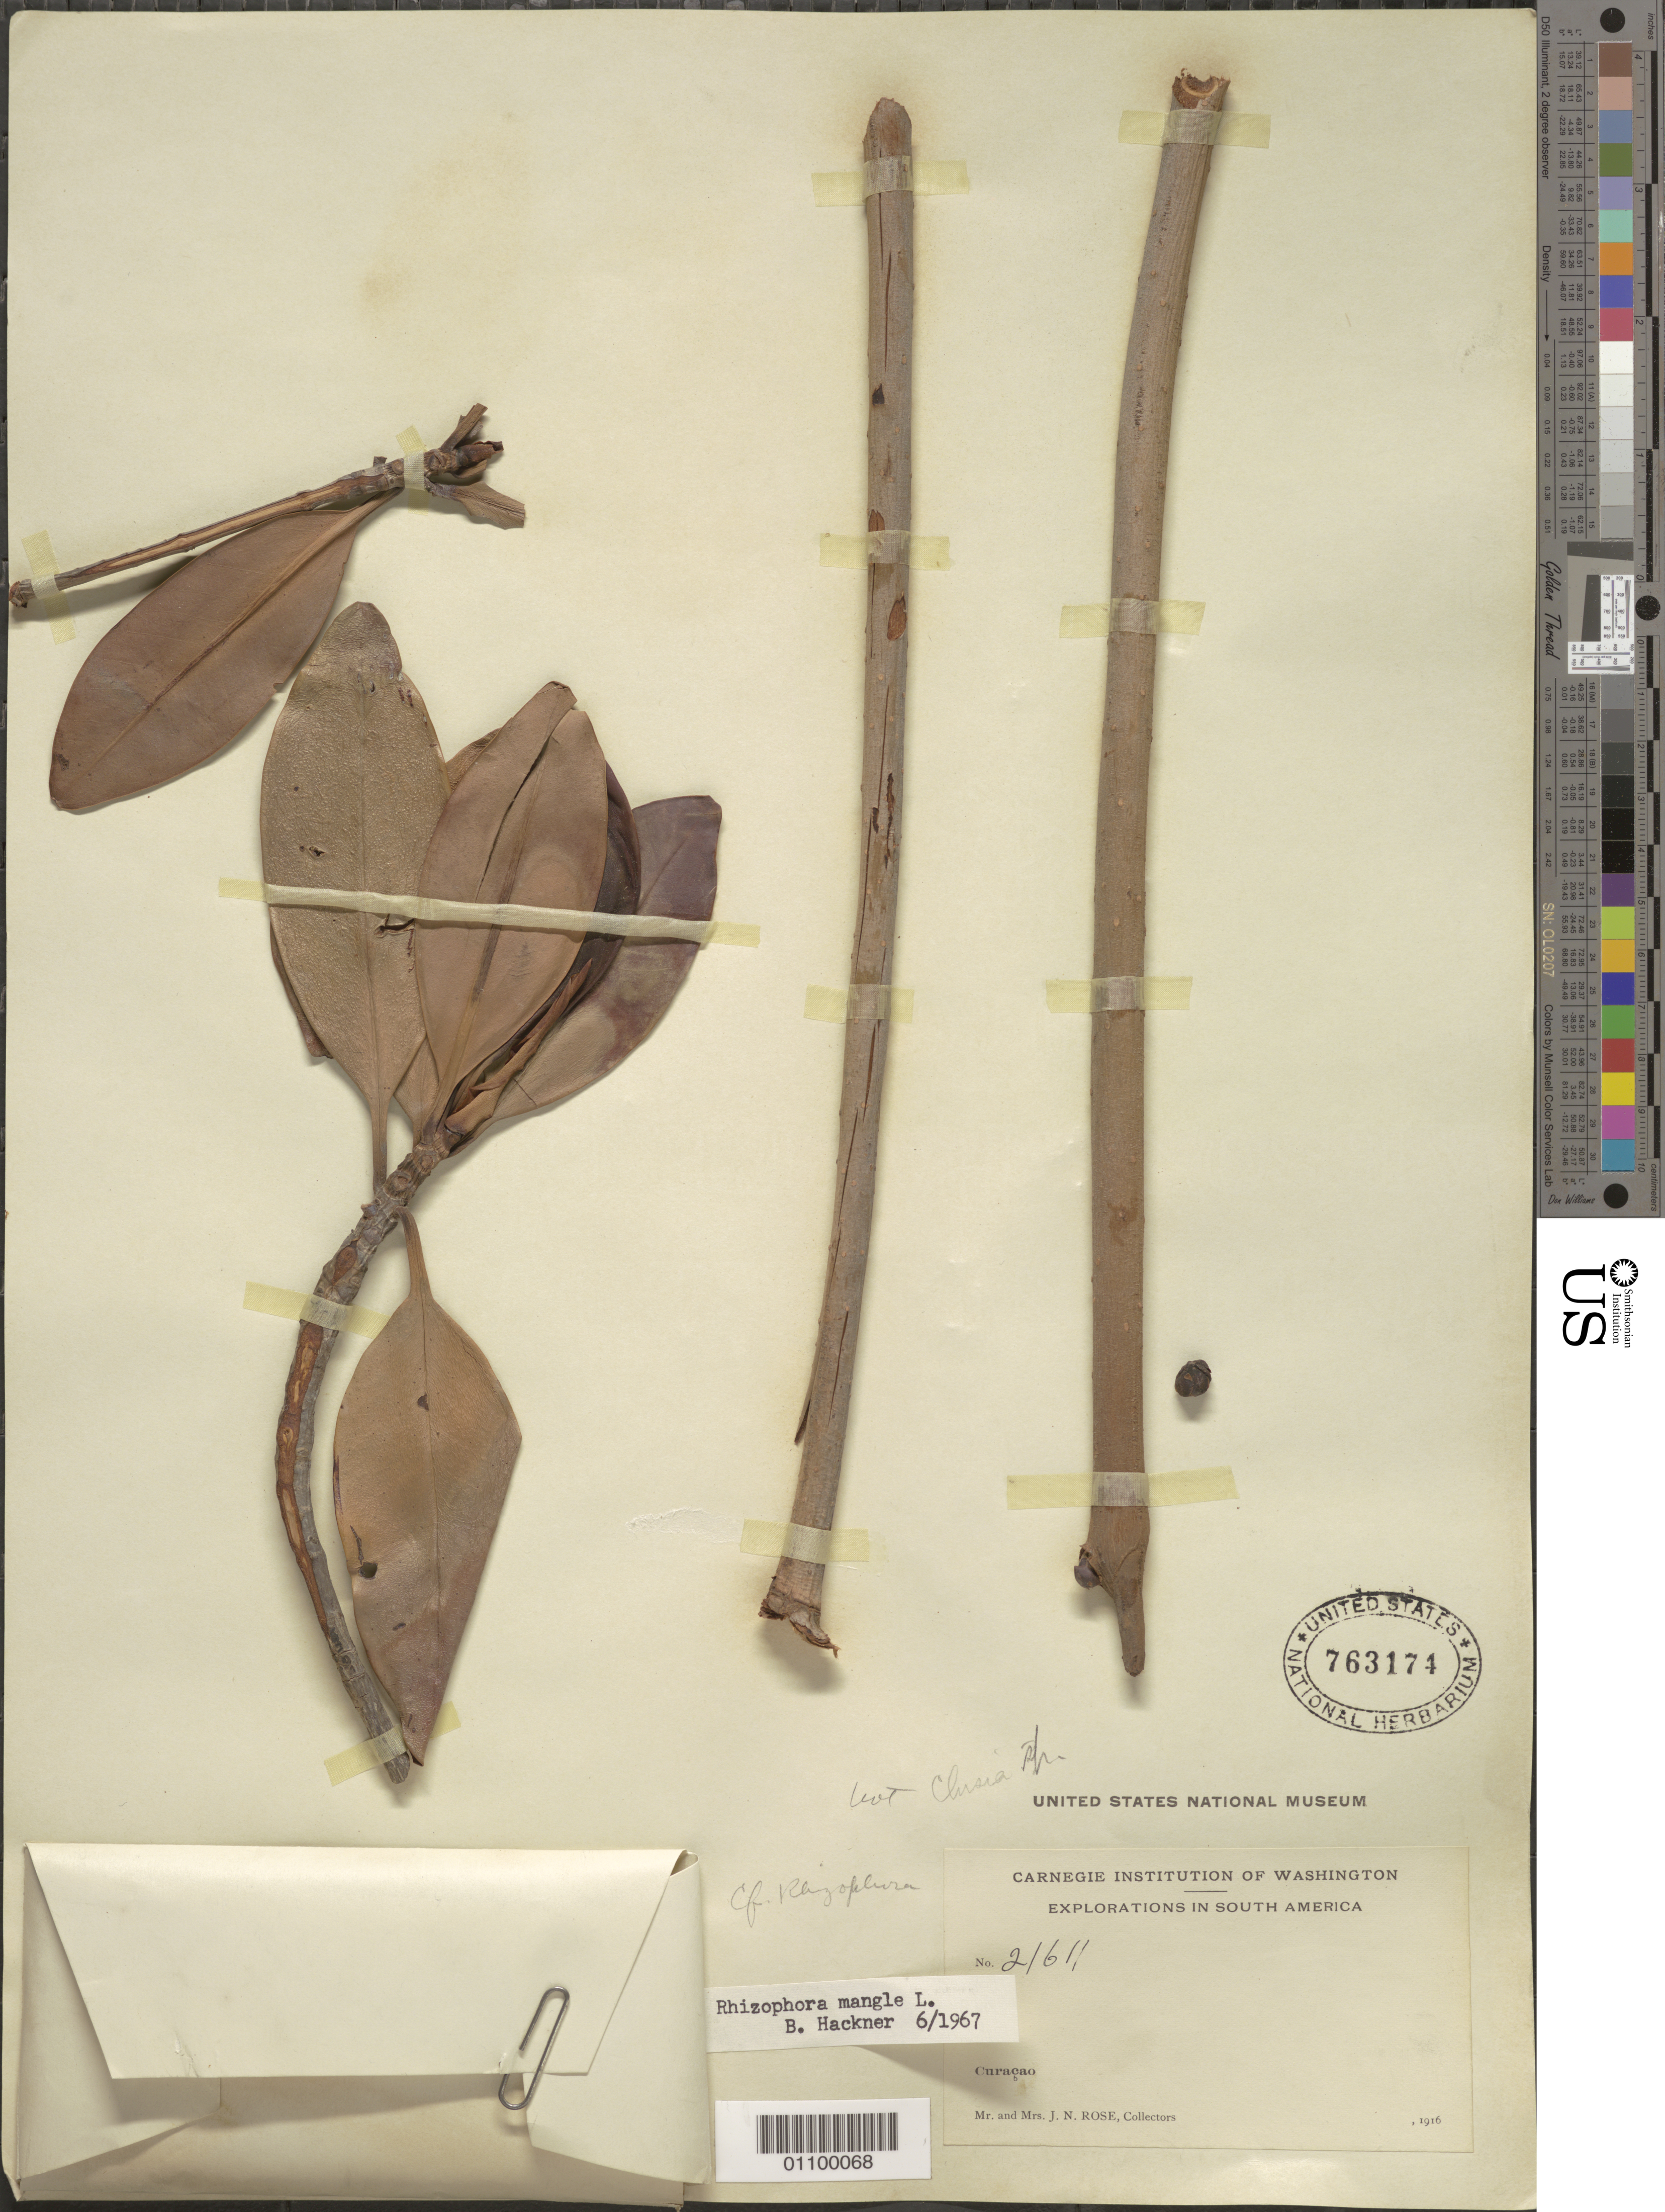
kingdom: Plantae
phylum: Tracheophyta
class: Magnoliopsida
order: Malpighiales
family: Rhizophoraceae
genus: Rhizophora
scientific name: Rhizophora mangle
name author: L.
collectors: J. N. Rose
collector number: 21611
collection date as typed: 1916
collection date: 1916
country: Curaçao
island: Curaçao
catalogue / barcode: US 763174